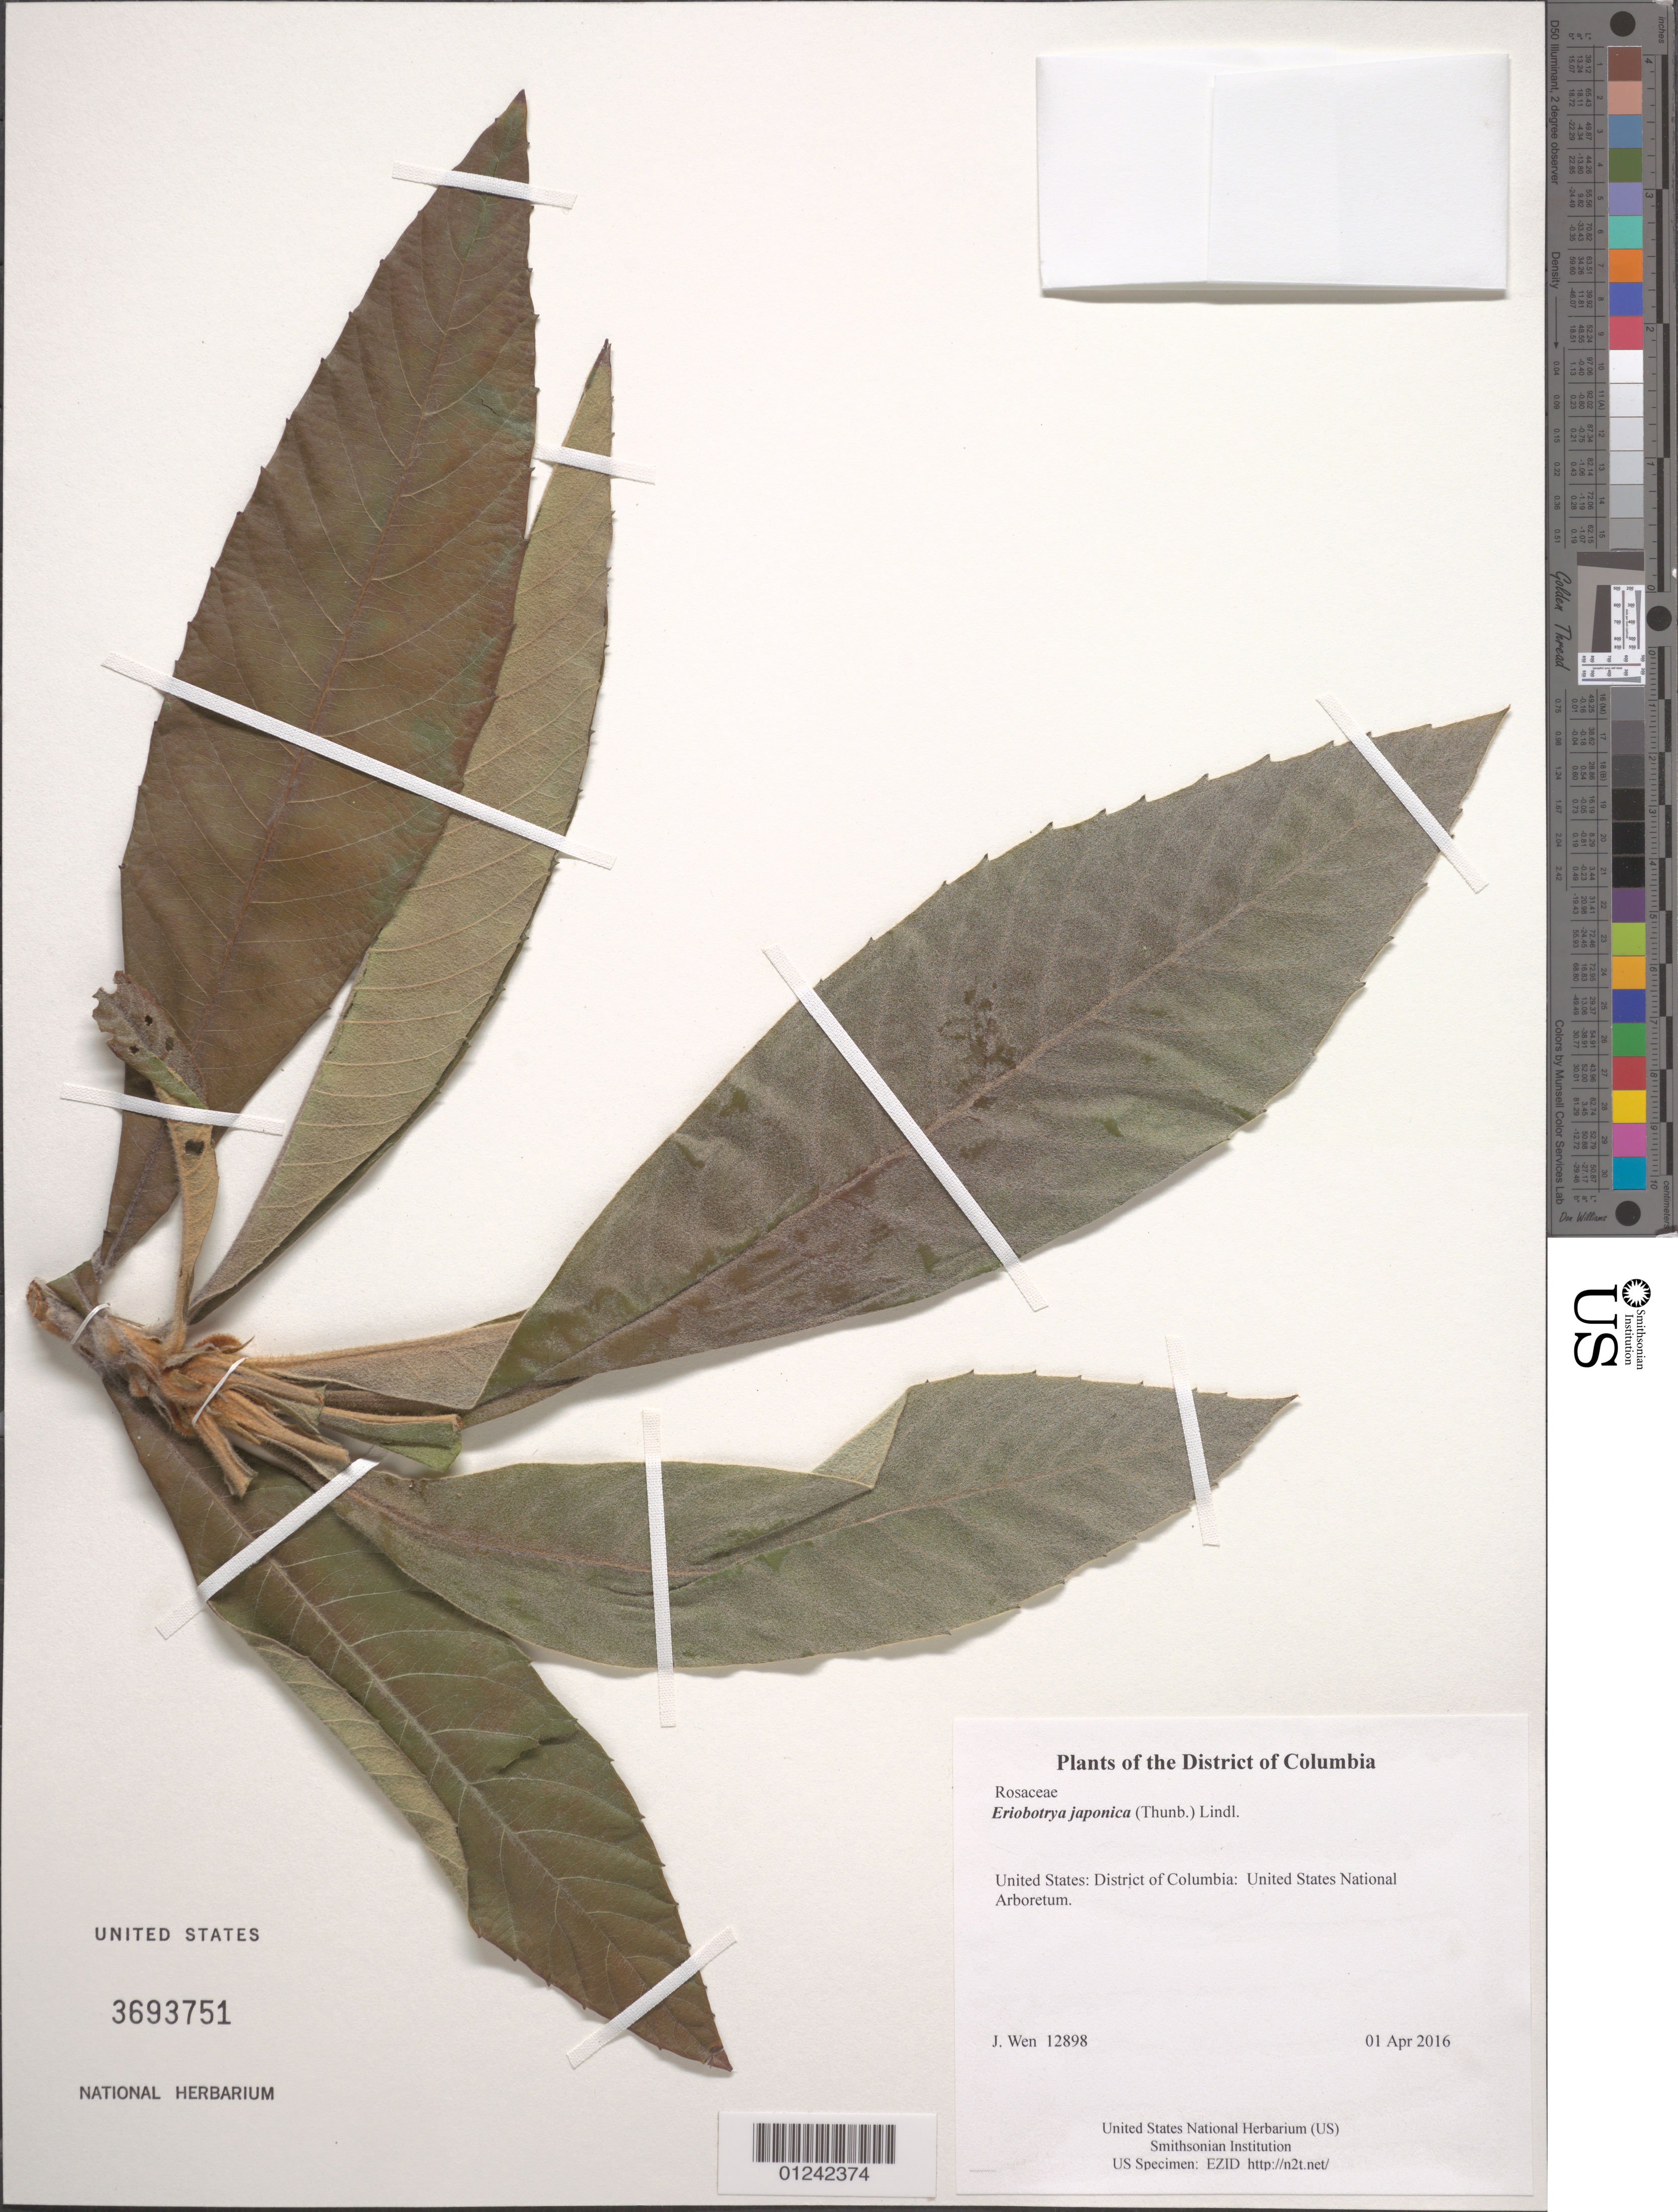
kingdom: Plantae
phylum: Tracheophyta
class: Magnoliopsida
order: Rosales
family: Rosaceae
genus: Rhaphiolepis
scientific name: Rhaphiolepis bibas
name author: (Lour.) Galasso & Banfi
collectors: J. Wen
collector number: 12898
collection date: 2016-04-01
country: United States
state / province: District of Columbia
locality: United States National Arboretum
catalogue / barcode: US 3693751